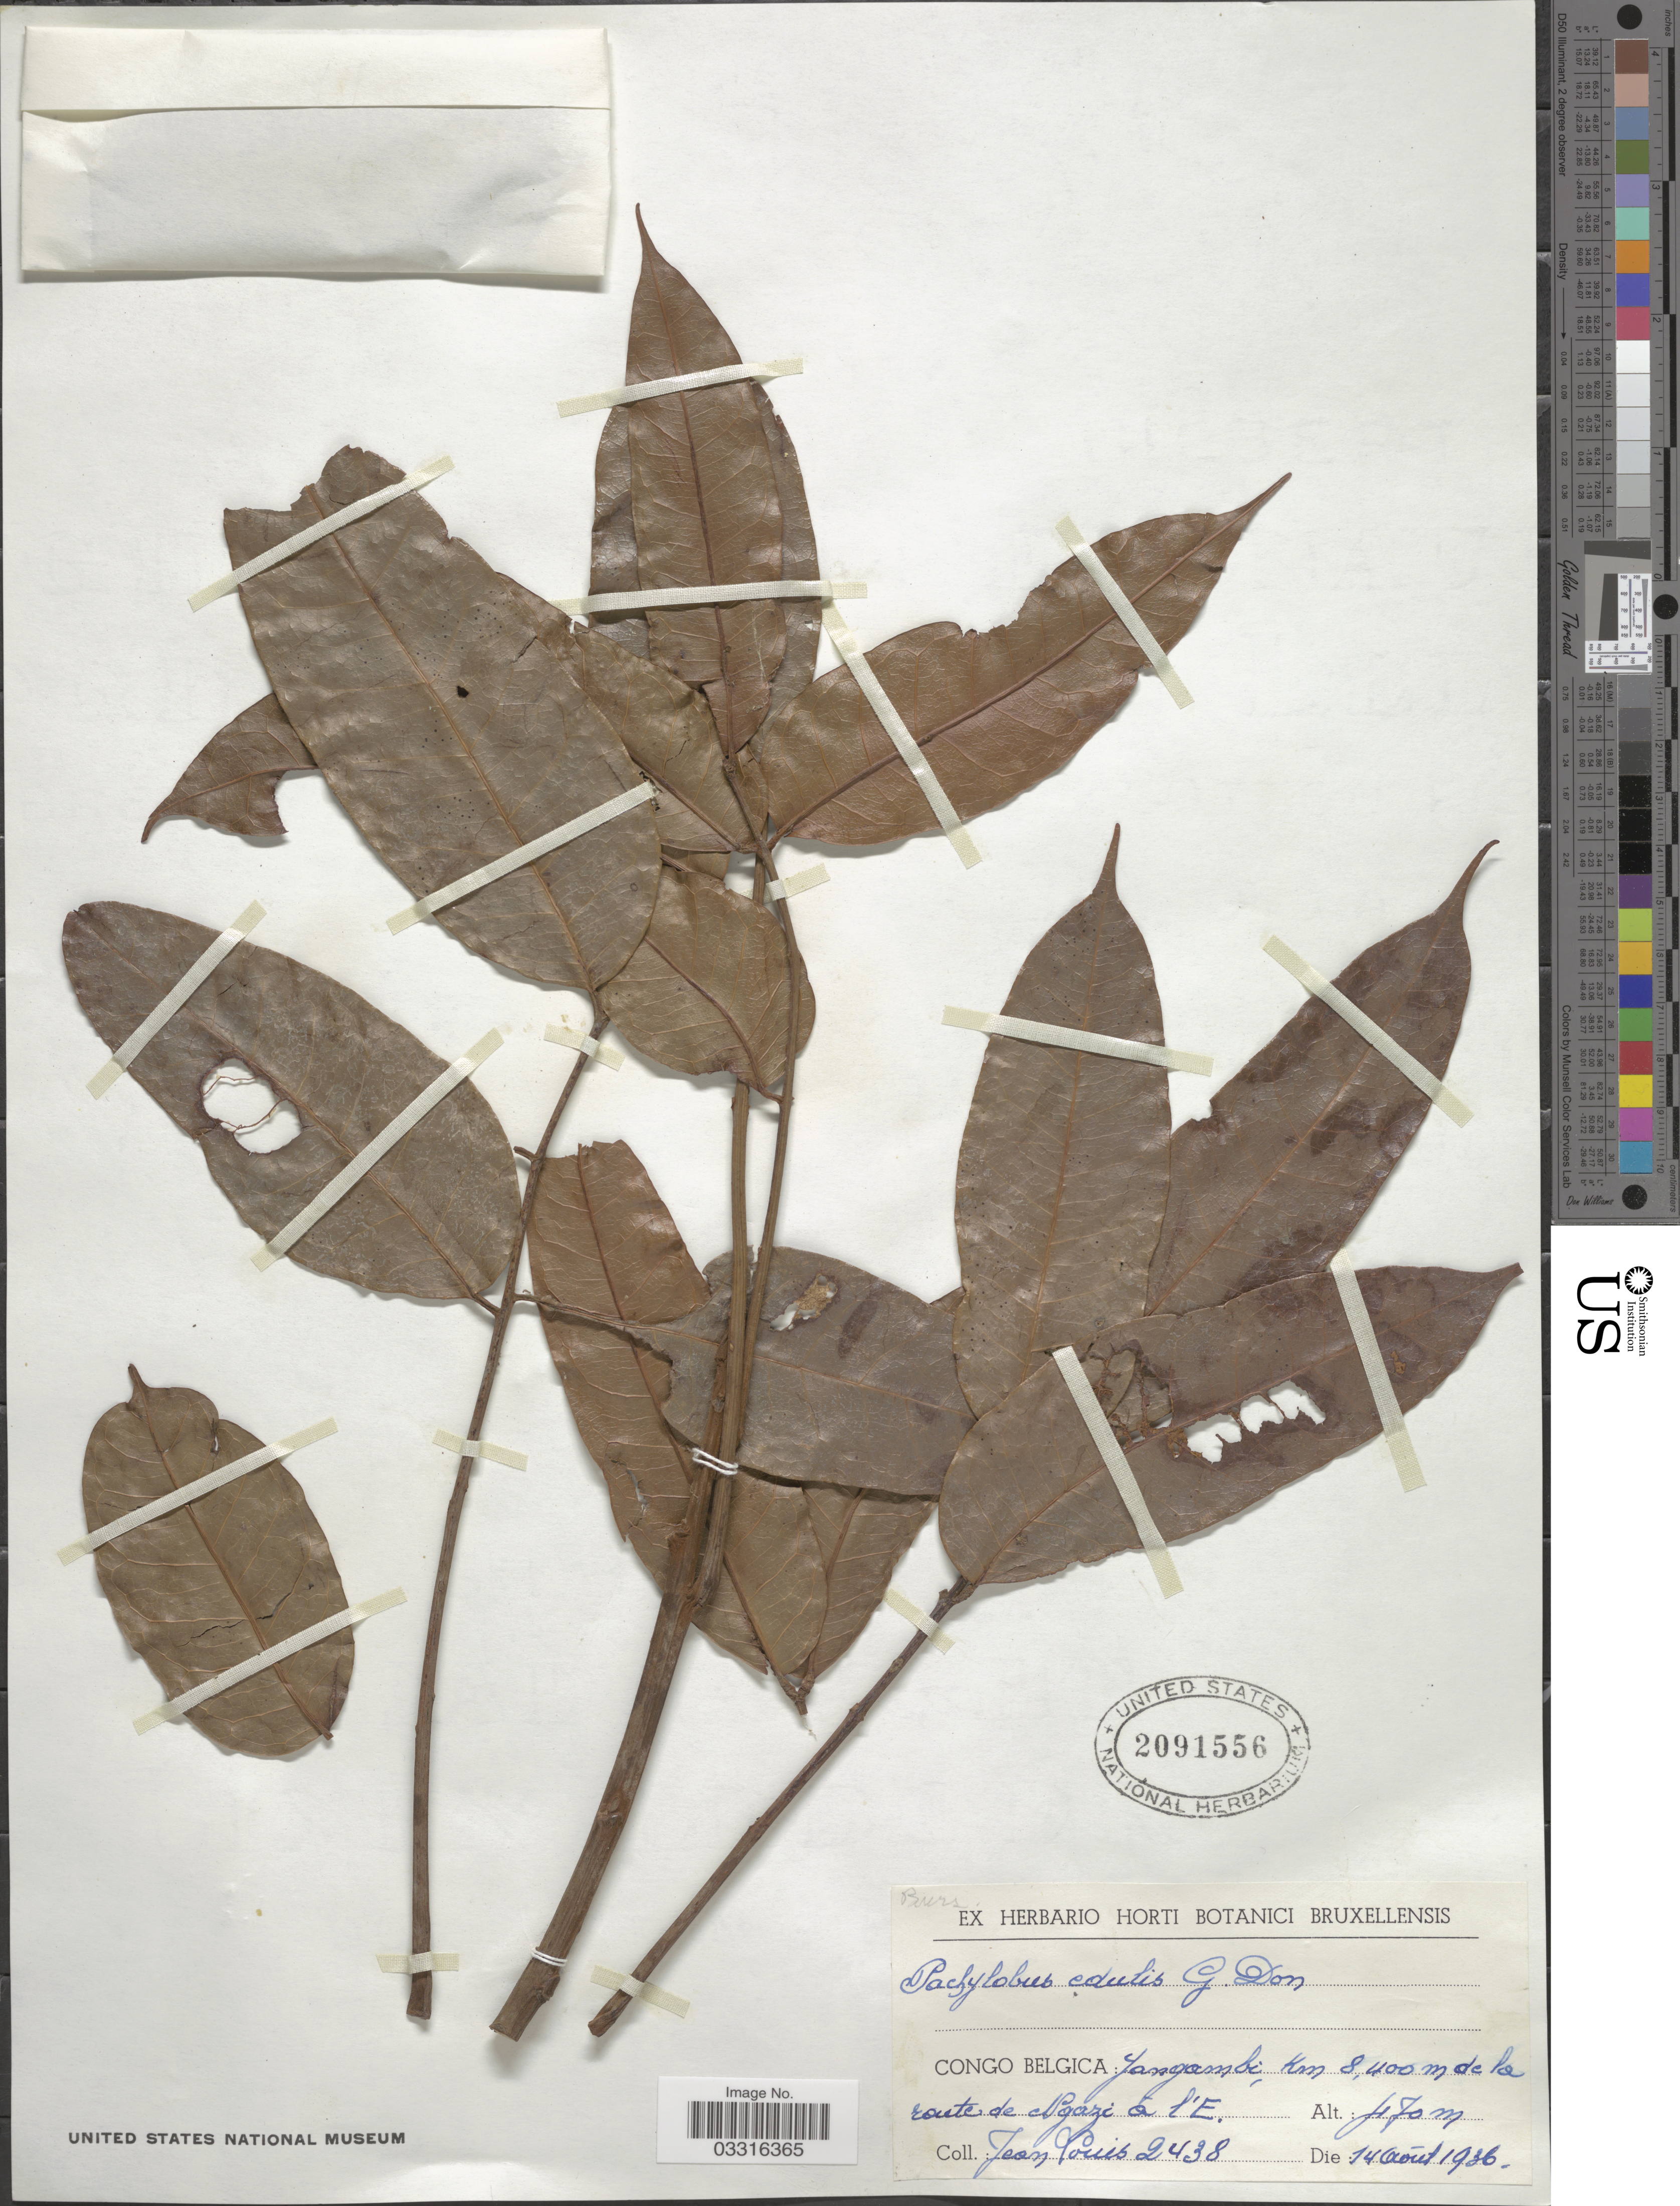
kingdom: Plantae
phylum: Tracheophyta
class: Magnoliopsida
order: Sapindales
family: Burseraceae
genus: Dacryodes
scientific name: Dacryodes edulis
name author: (G. Don) H.J. Lam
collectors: J. Louis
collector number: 2438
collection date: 1936-08-14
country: Congo, Democratic Republic of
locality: Congo Belgica: Yangambi, Km 8, 400 m de la route de Ngazi á l'E.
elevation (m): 470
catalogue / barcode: US 2091556